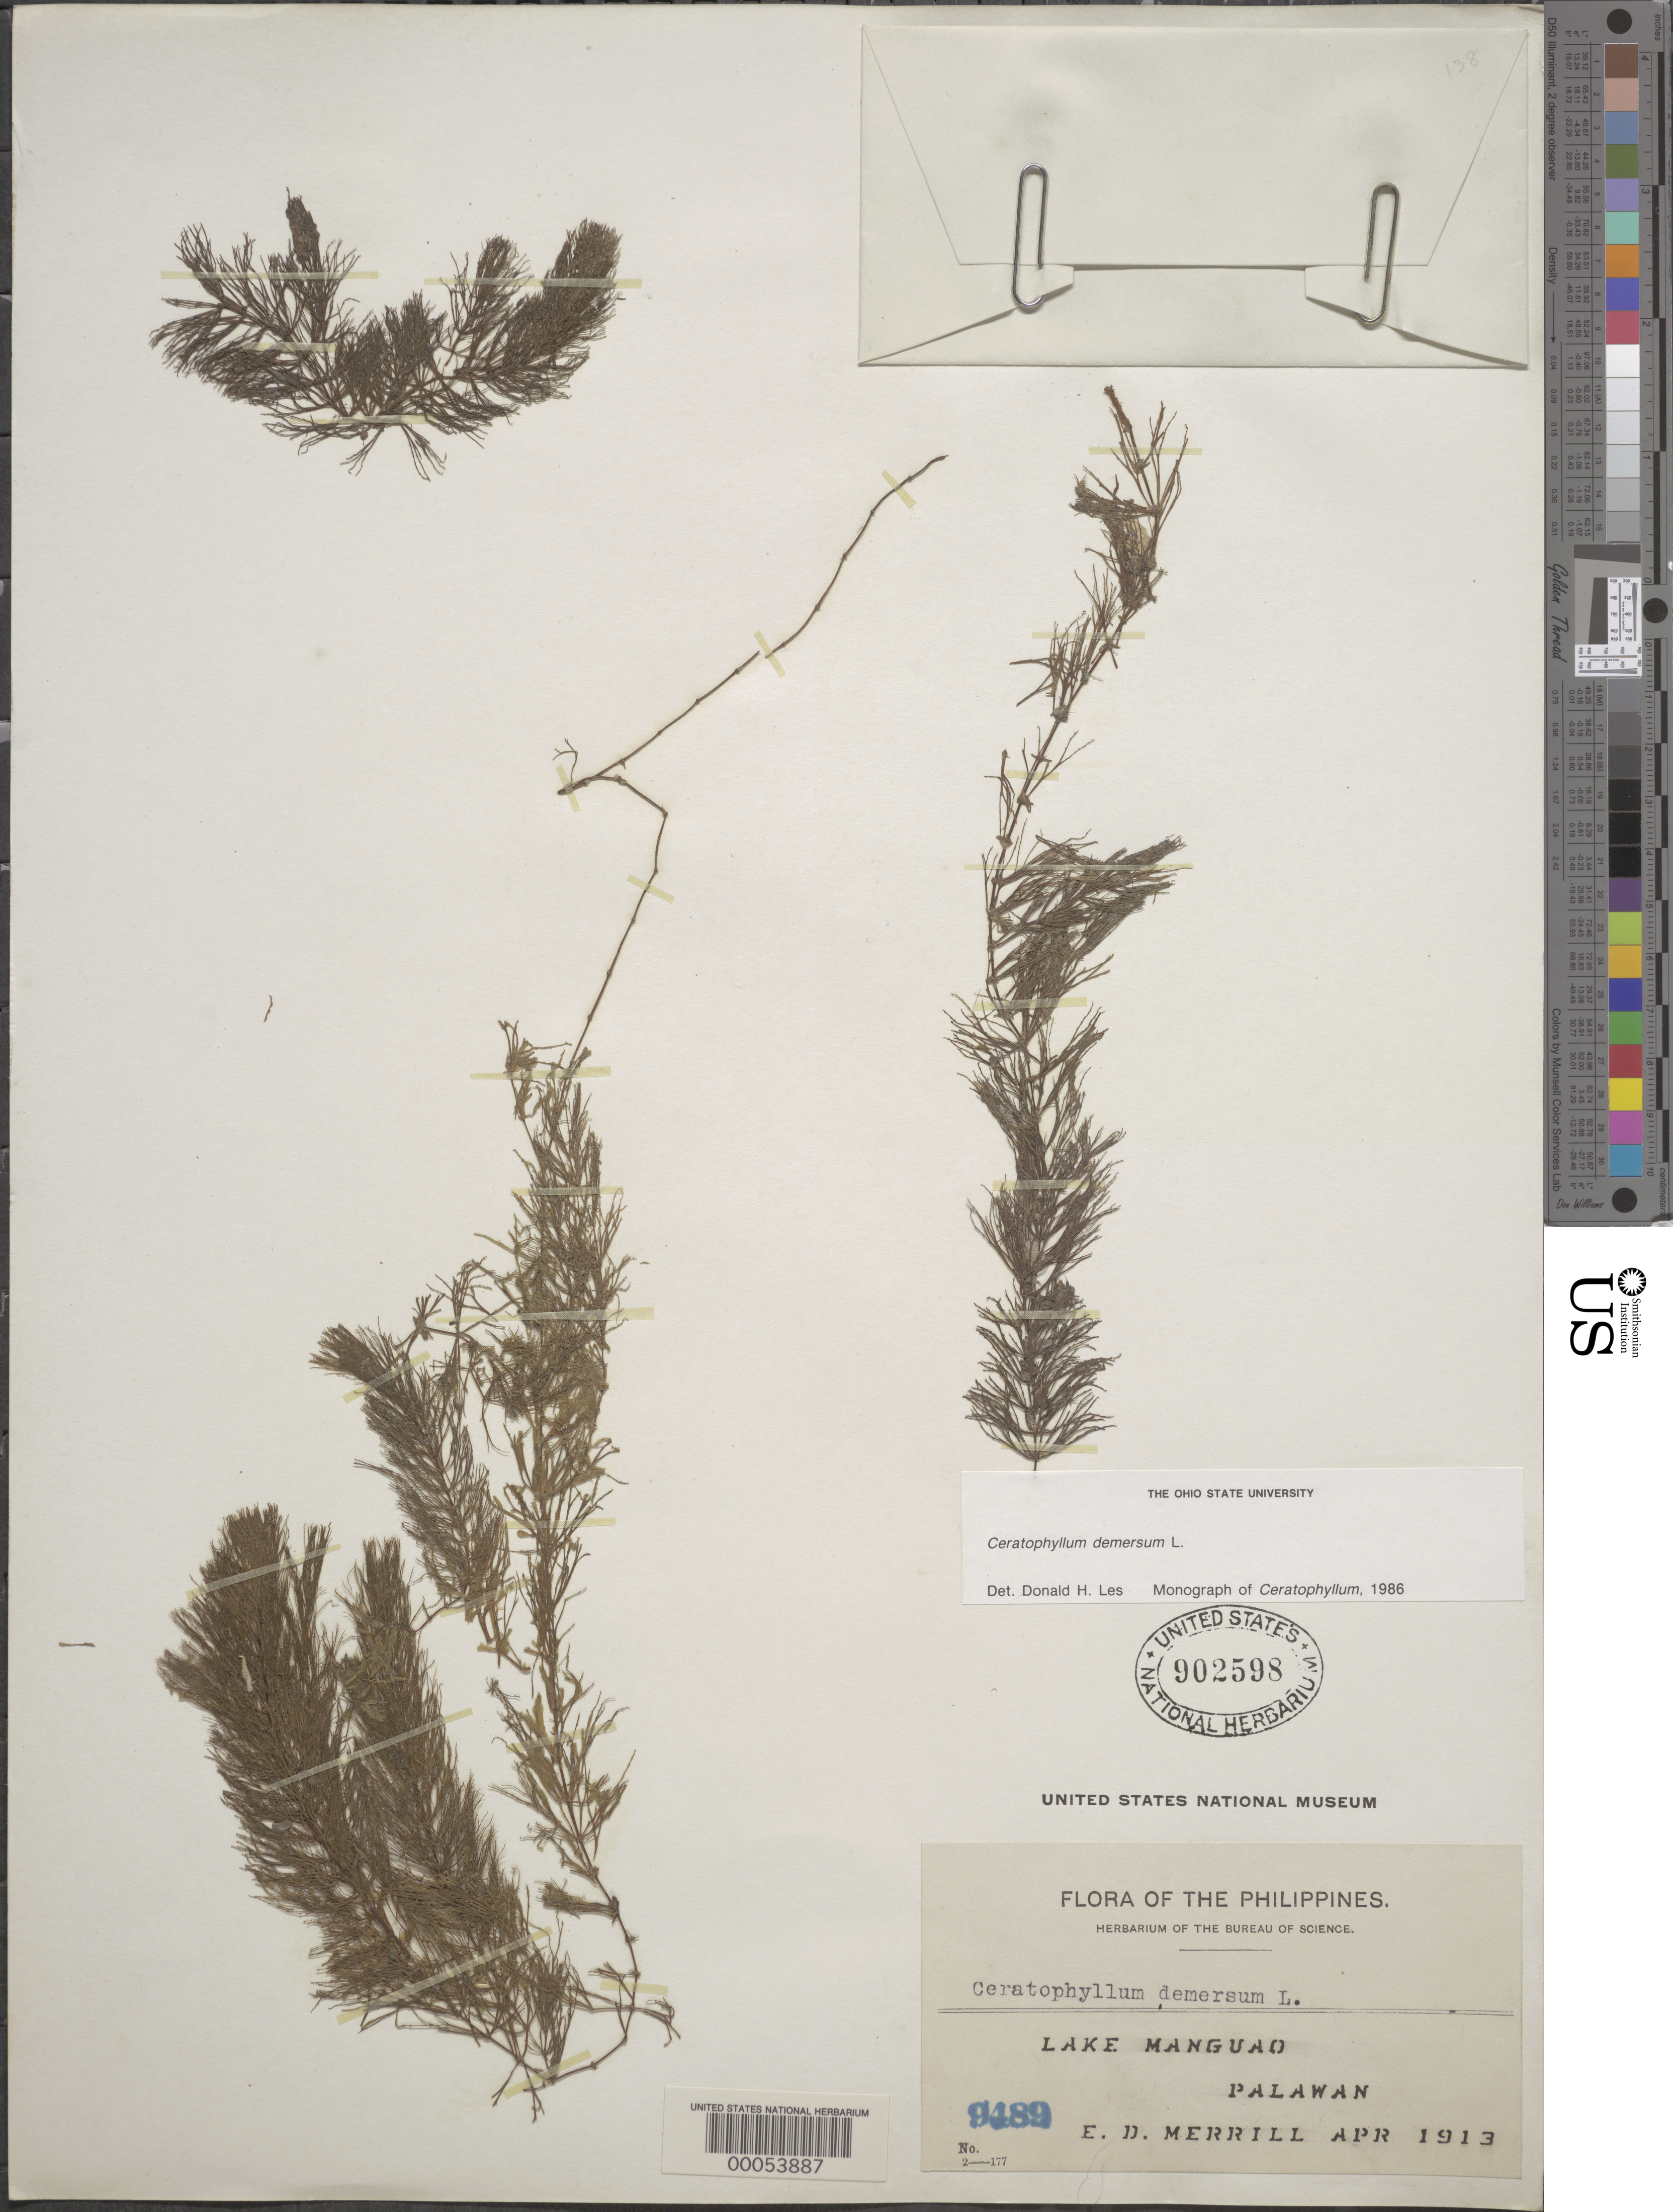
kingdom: Plantae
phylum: Tracheophyta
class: Magnoliopsida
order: Ceratophyllales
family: Ceratophyllaceae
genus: Ceratophyllum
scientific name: Ceratophyllum demersum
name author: L.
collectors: E. D. Merrill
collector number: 9489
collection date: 1913-04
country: Philippines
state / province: Mimaropa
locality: Lake Manguao. Palawan.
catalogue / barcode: US 902598